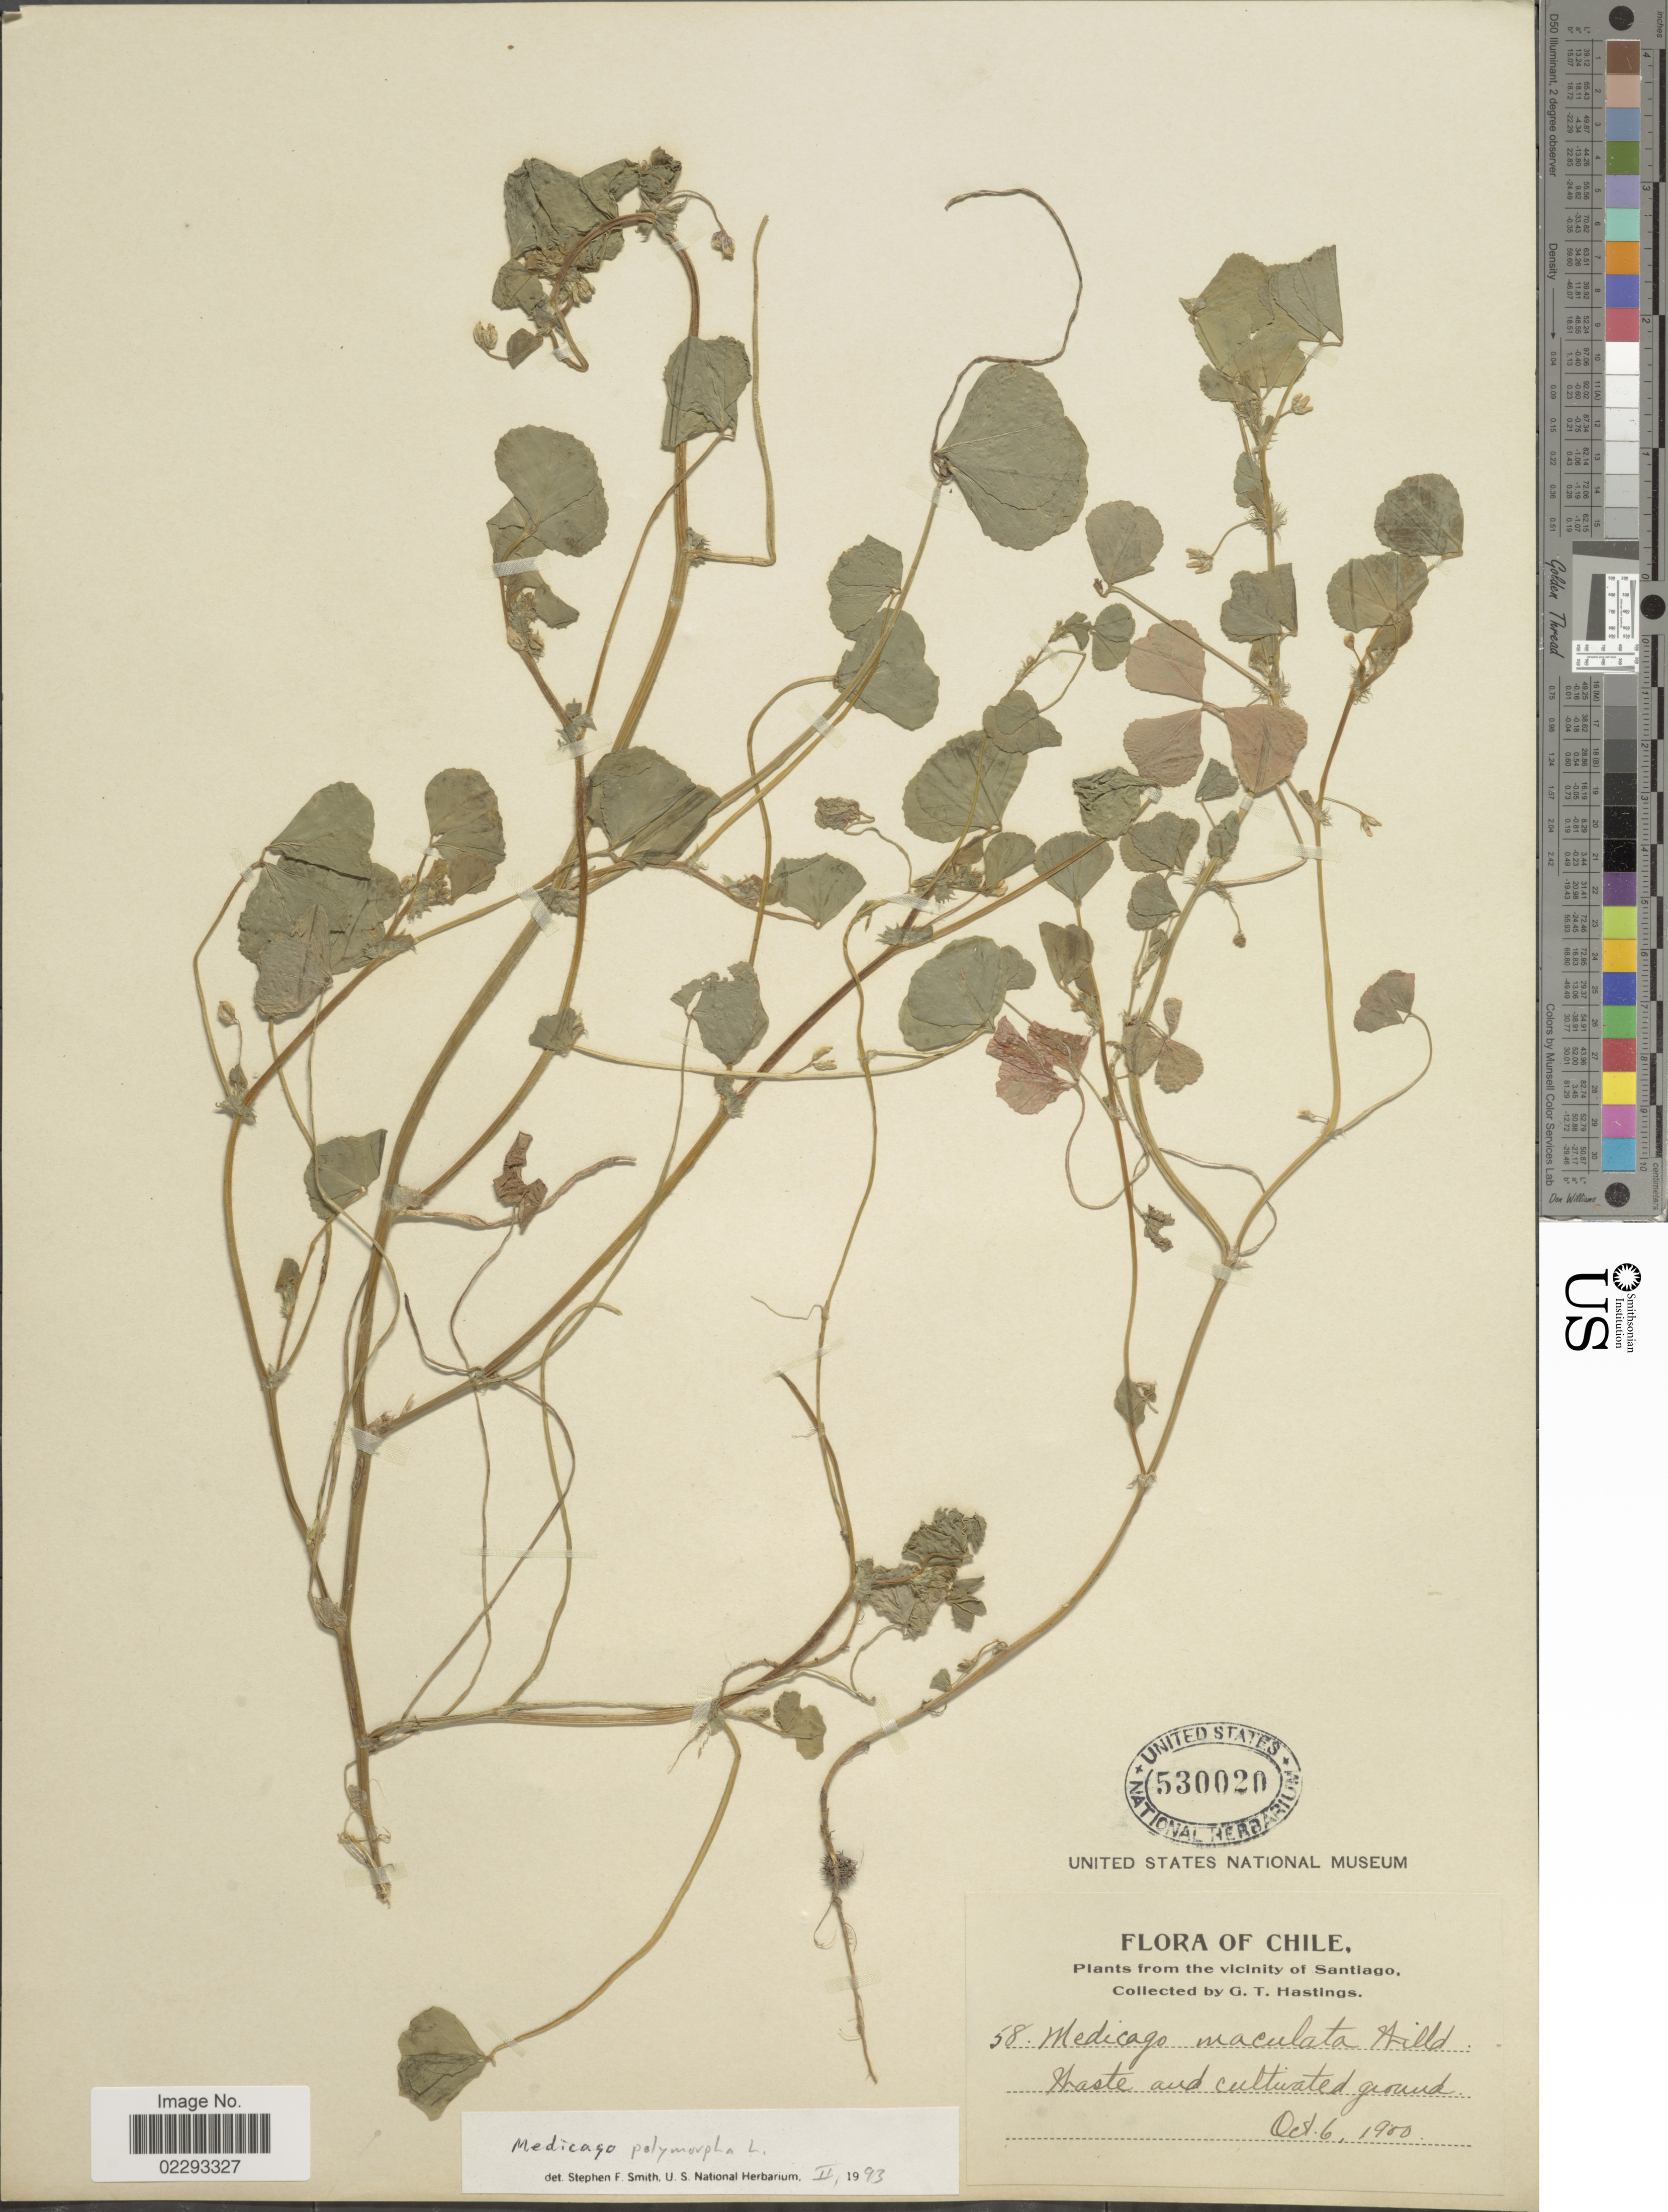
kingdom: Plantae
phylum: Tracheophyta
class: Magnoliopsida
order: Fabales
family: Fabaceae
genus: Medicago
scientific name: Medicago polymorpha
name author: L.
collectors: G. Hastings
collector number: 58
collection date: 1900-10-06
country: Chile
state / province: Región Metropolitana (RM)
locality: Vicinity of Santiago, waste and cultivated ground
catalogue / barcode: US 530020